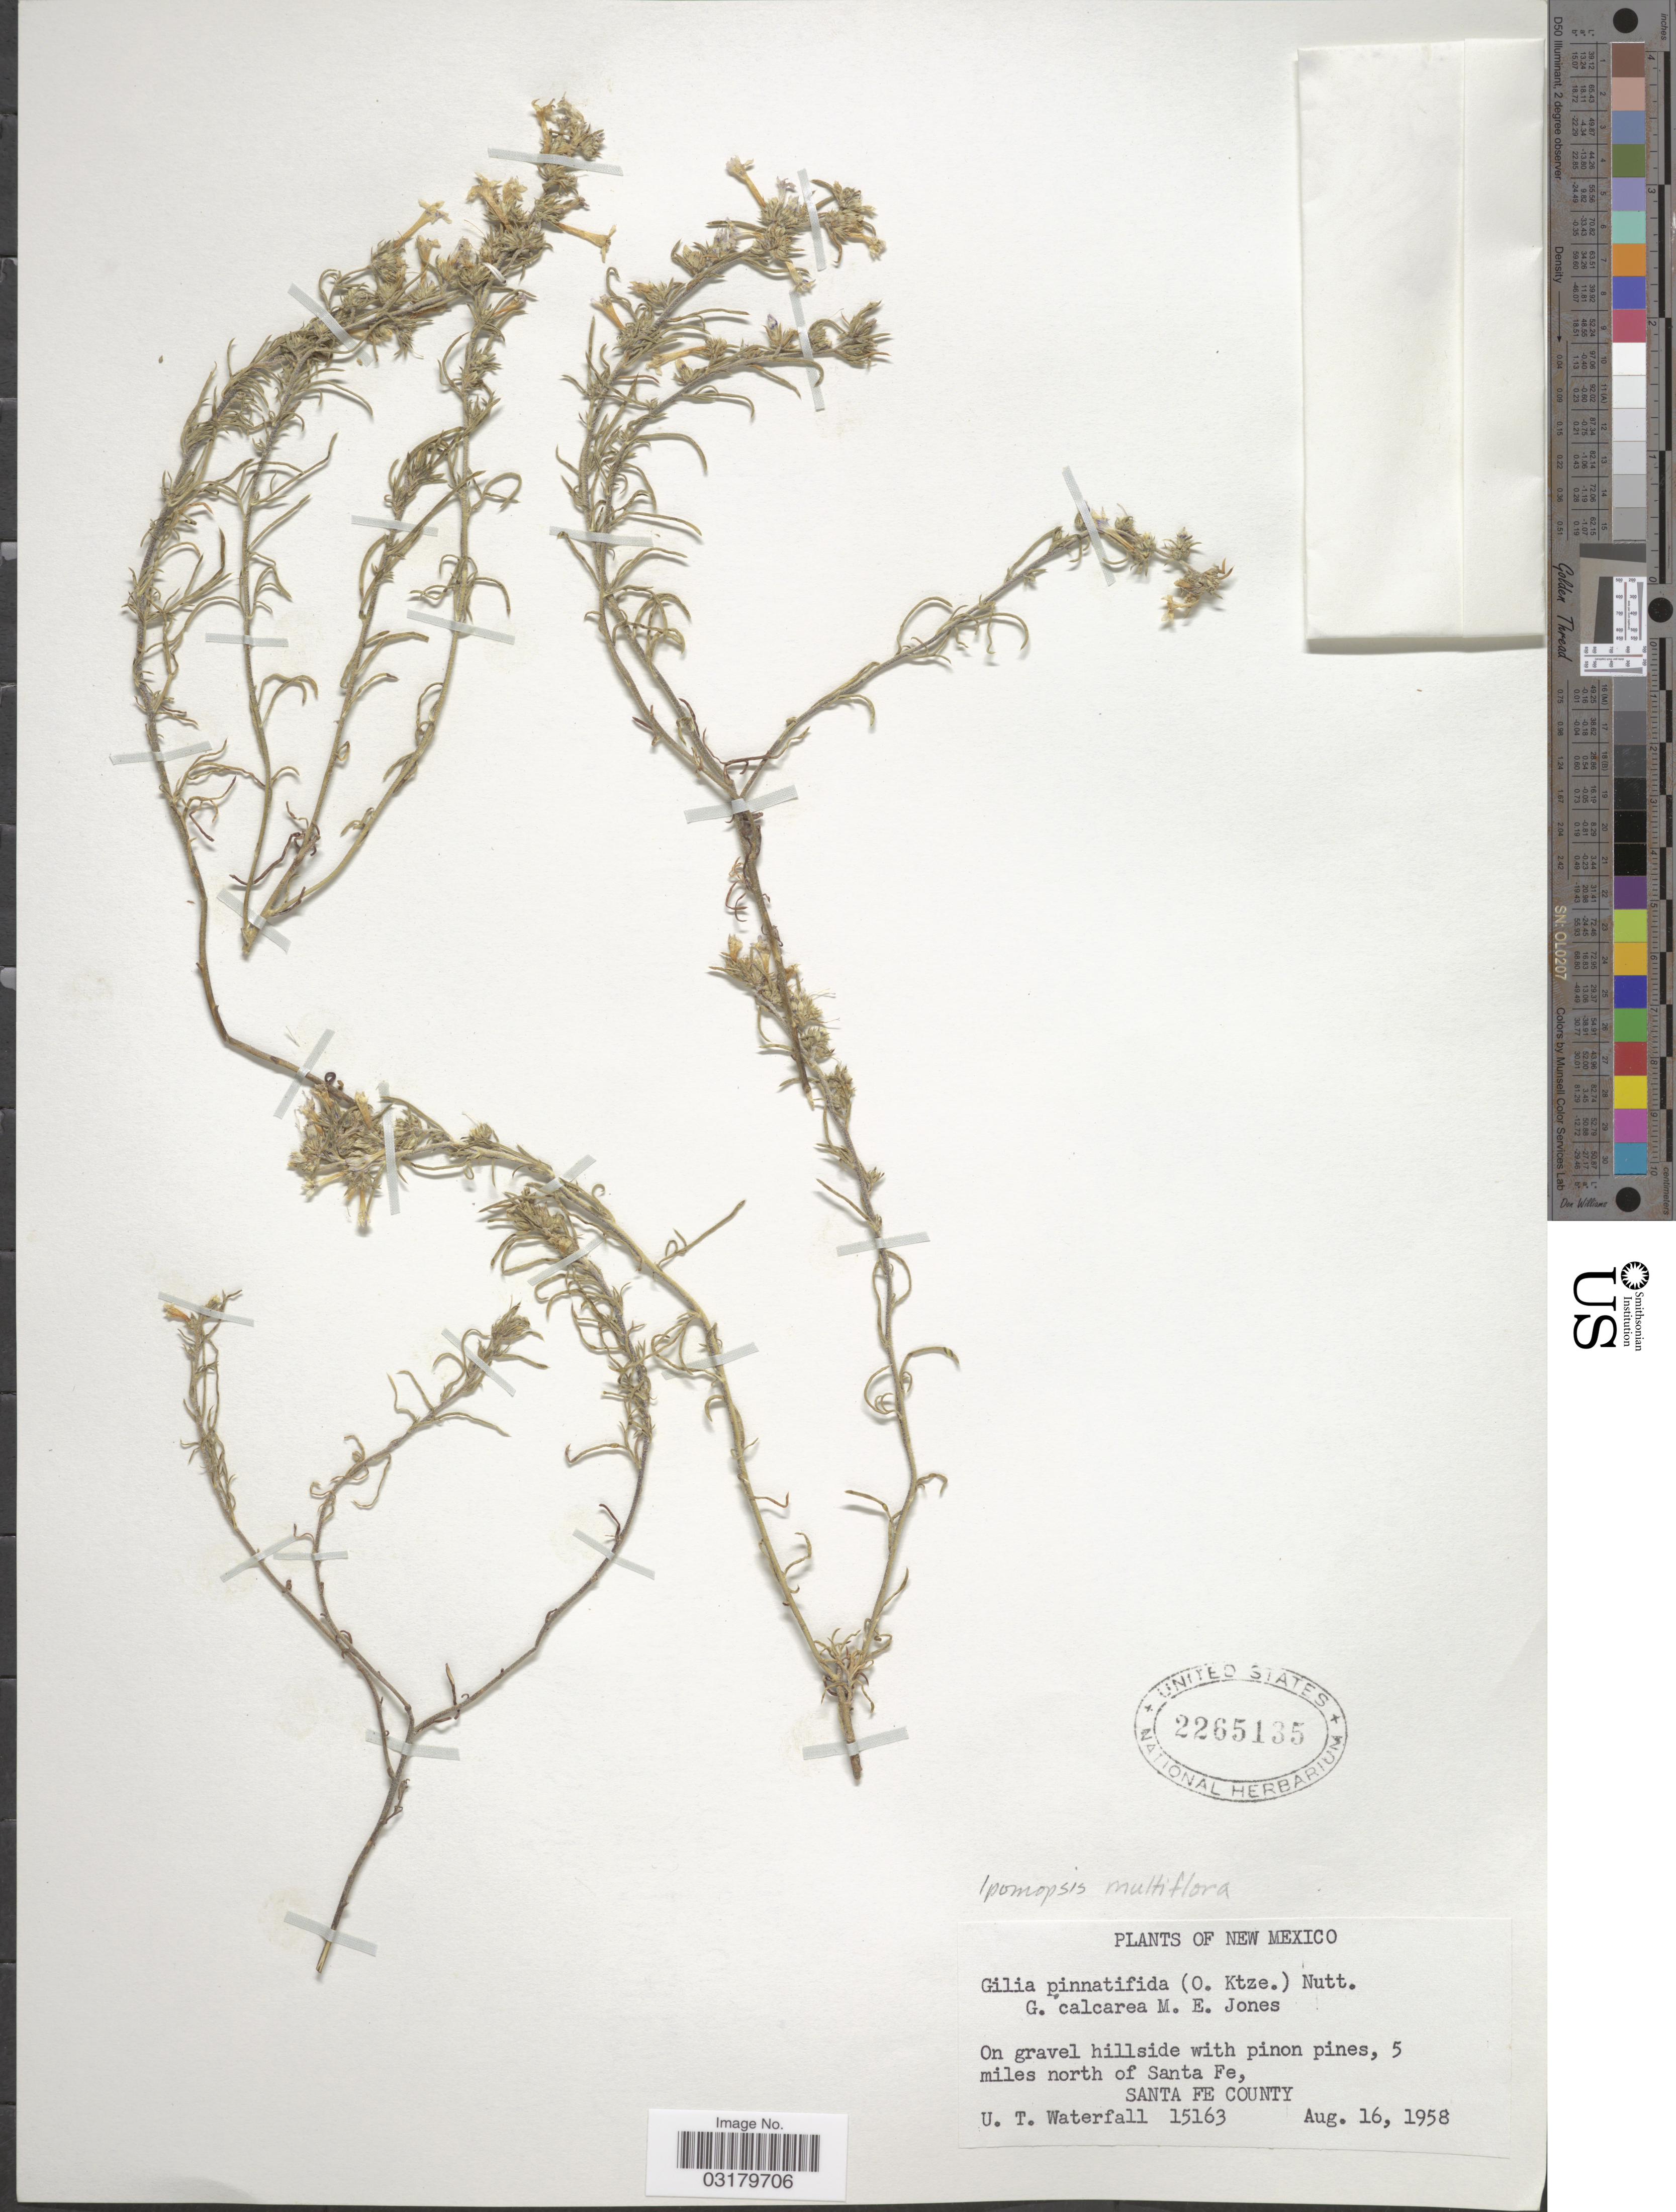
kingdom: Plantae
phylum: Tracheophyta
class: Magnoliopsida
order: Ericales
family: Polemoniaceae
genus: Ipomopsis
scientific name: Ipomopsis multiflora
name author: (Nutt.) V.E. Grant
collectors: U. T. Waterfall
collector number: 15163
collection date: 1958-08-16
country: United States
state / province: New Mexico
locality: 4 miles north of Santa Fe, Santa Fe County.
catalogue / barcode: US 2265135